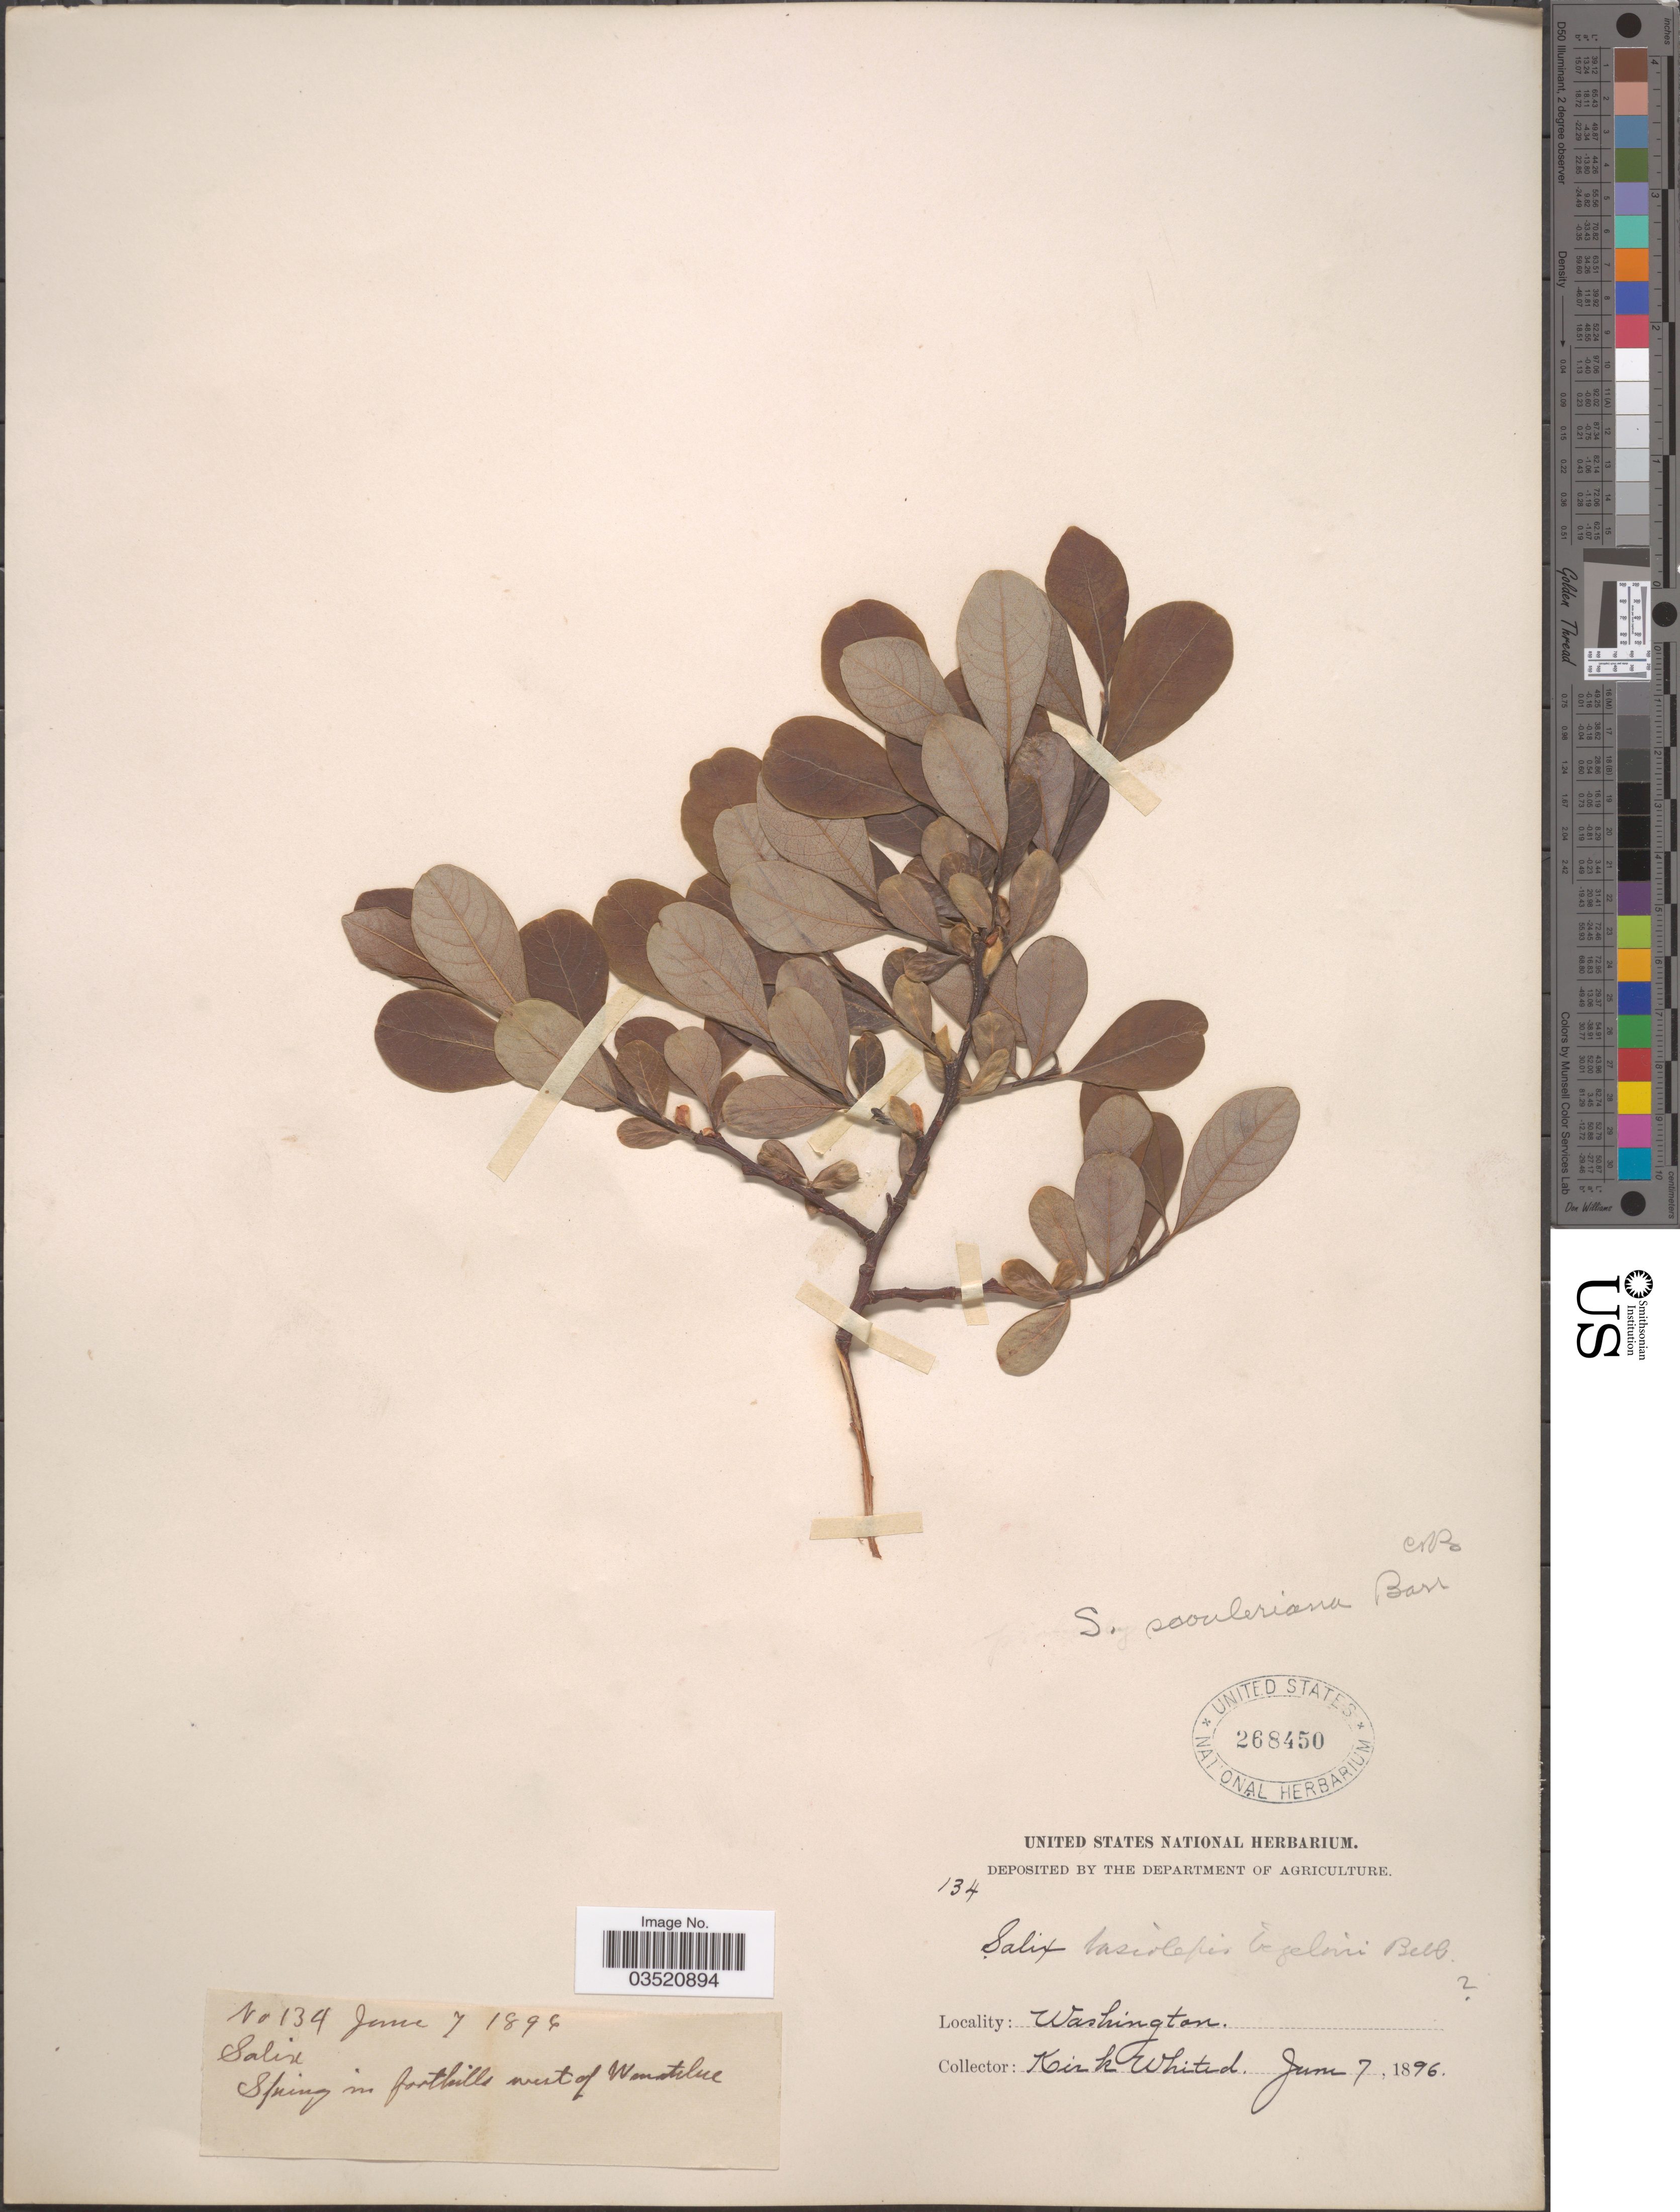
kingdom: Plantae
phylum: Tracheophyta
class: Magnoliopsida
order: Malpighiales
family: Salicaceae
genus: Salix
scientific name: Salix scouleriana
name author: Barratt ex Hook.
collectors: K. Whited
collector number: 134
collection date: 1896-06-07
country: United States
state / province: Washington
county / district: Chelan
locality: Spring in foothills west of Wenatchee.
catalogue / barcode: US 268450